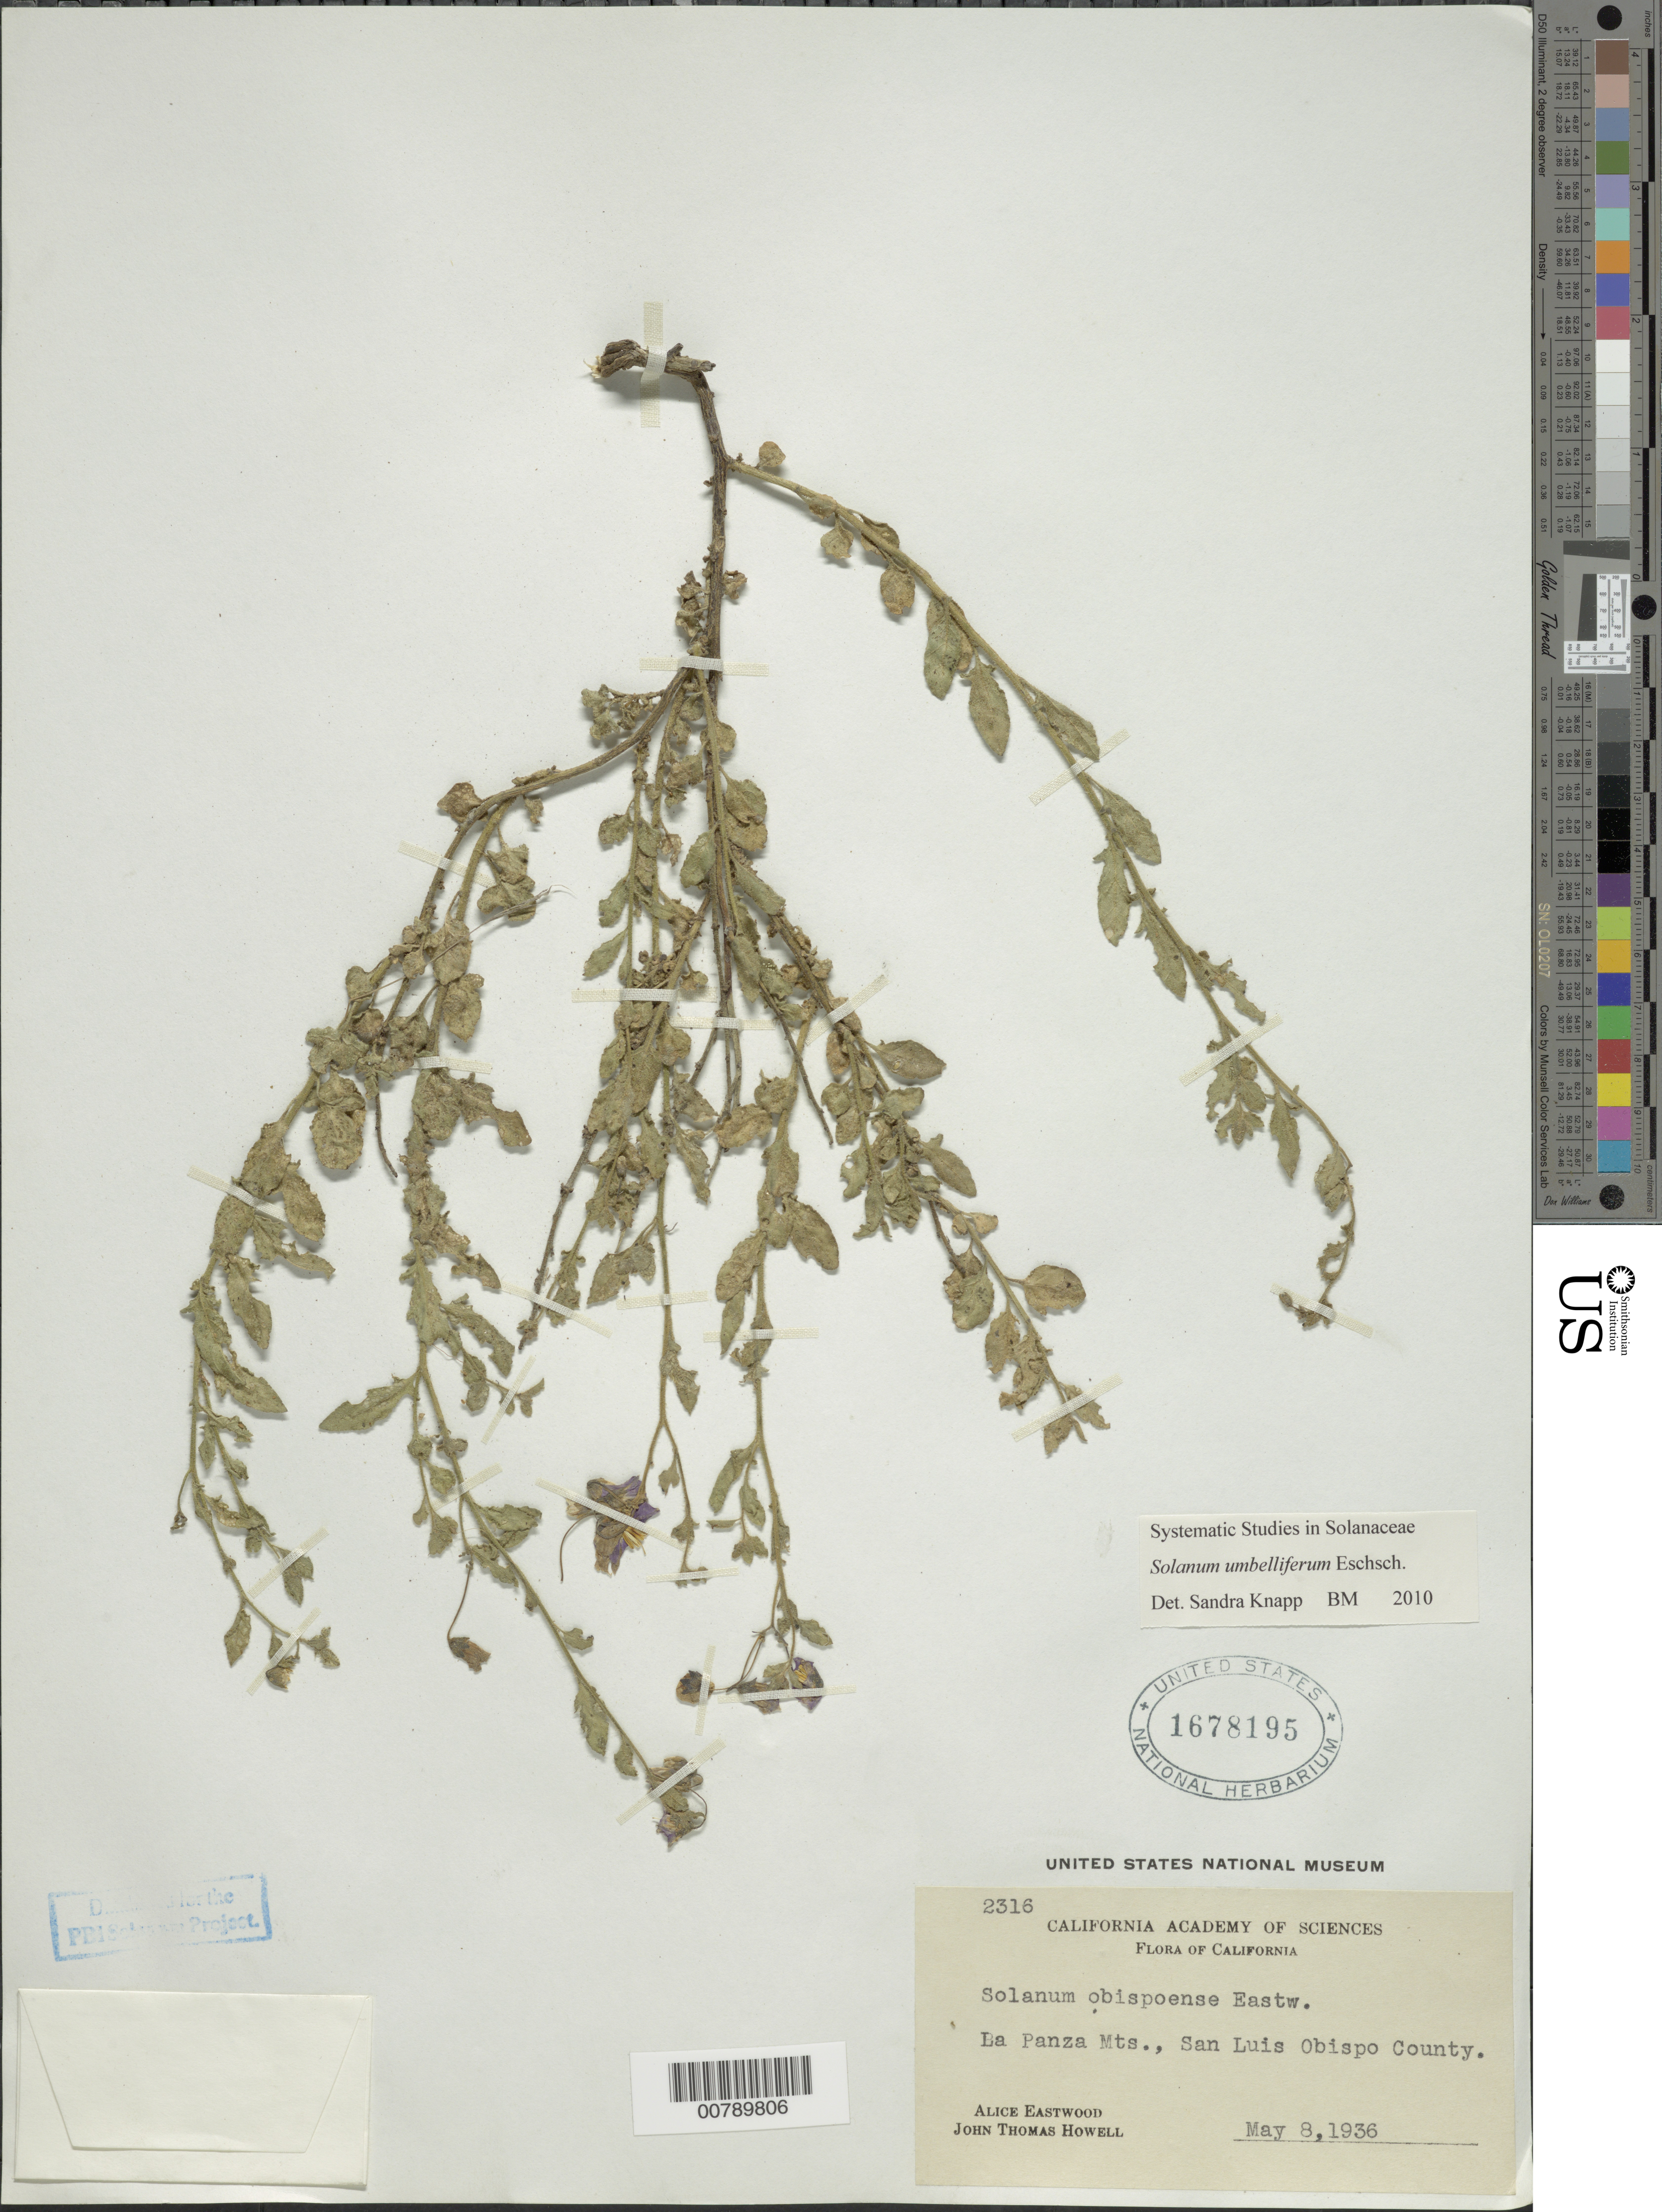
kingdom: Plantae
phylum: Tracheophyta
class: Magnoliopsida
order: Solanales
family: Solanaceae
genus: Solanum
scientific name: Solanum umbelliferum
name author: Eschsch.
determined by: Knapp, S. D.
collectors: A. Eastwood & J. T. Howell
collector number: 2316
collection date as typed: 8 May 1936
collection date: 1936-05-08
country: United States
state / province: California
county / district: San Luis Obispo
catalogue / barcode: US 1678195